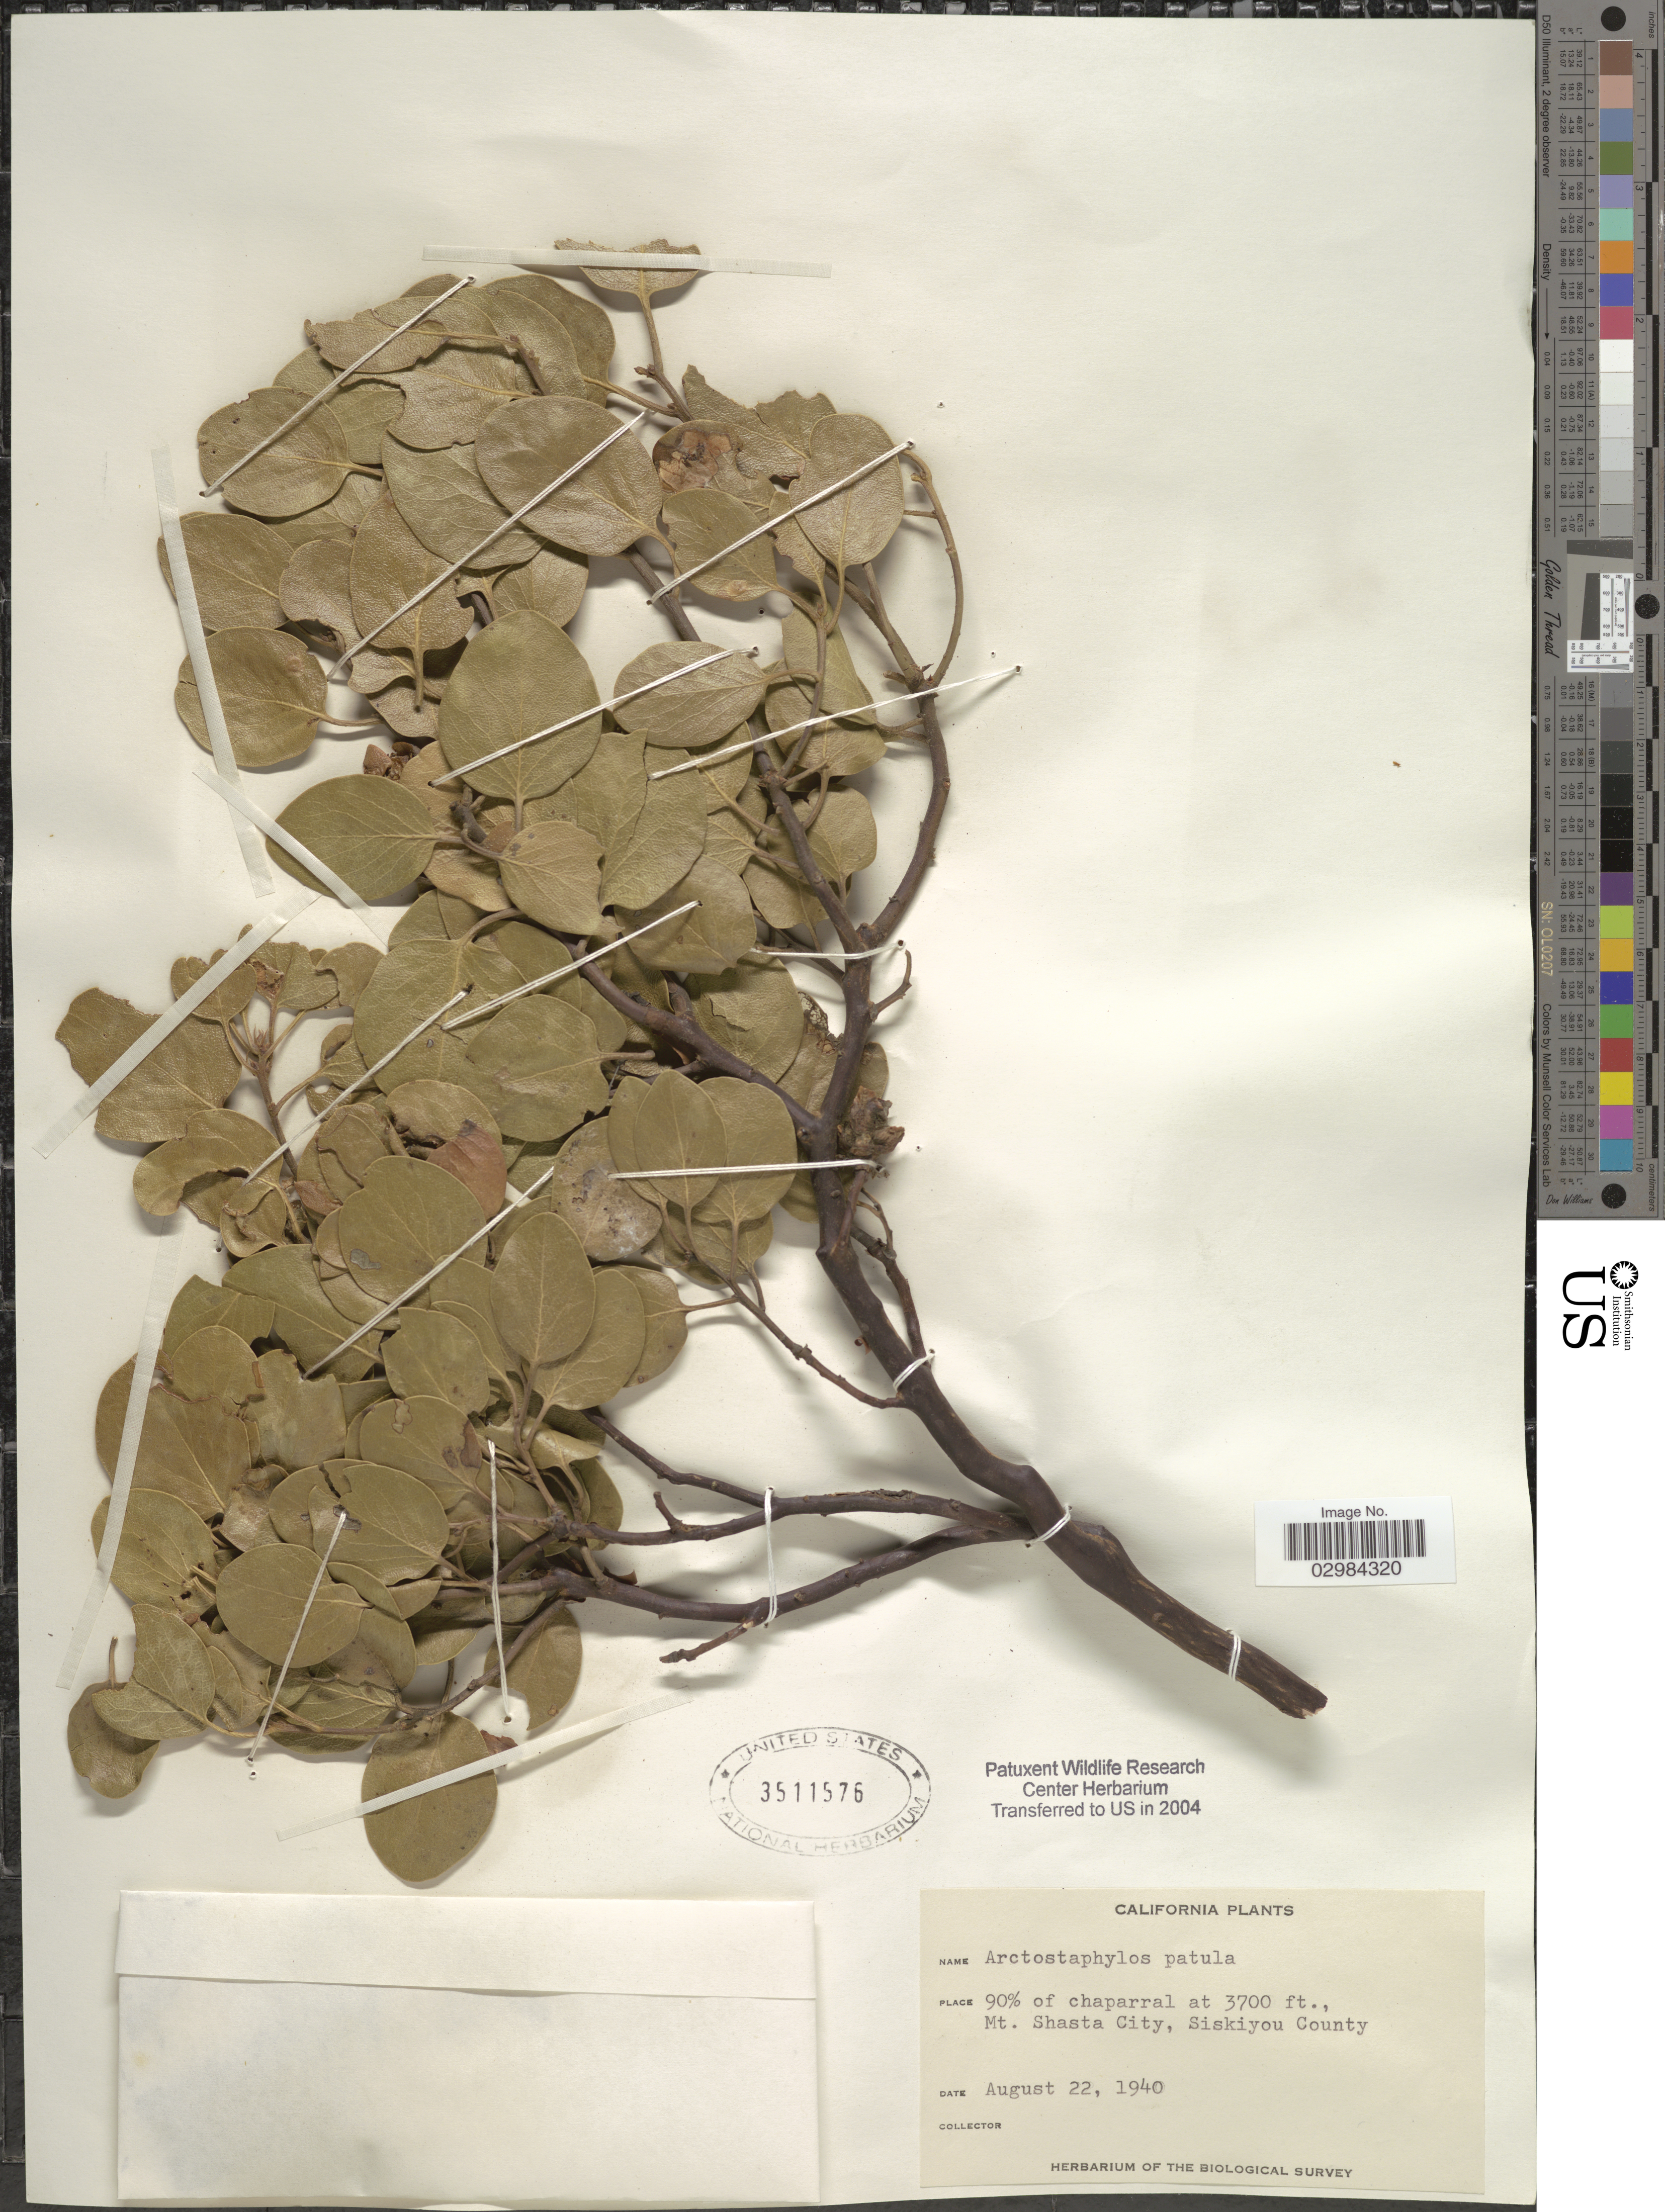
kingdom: Plantae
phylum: Tracheophyta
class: Magnoliopsida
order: Ericales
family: Ericaceae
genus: Arctostaphylos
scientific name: Arctostaphylos patula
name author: Greene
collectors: ex herb. of the Biological Survey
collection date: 1940-08-22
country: United States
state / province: California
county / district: Siskiyou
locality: Mt. Shasta City, Siskiyou County.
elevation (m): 1128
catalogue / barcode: US 3511576